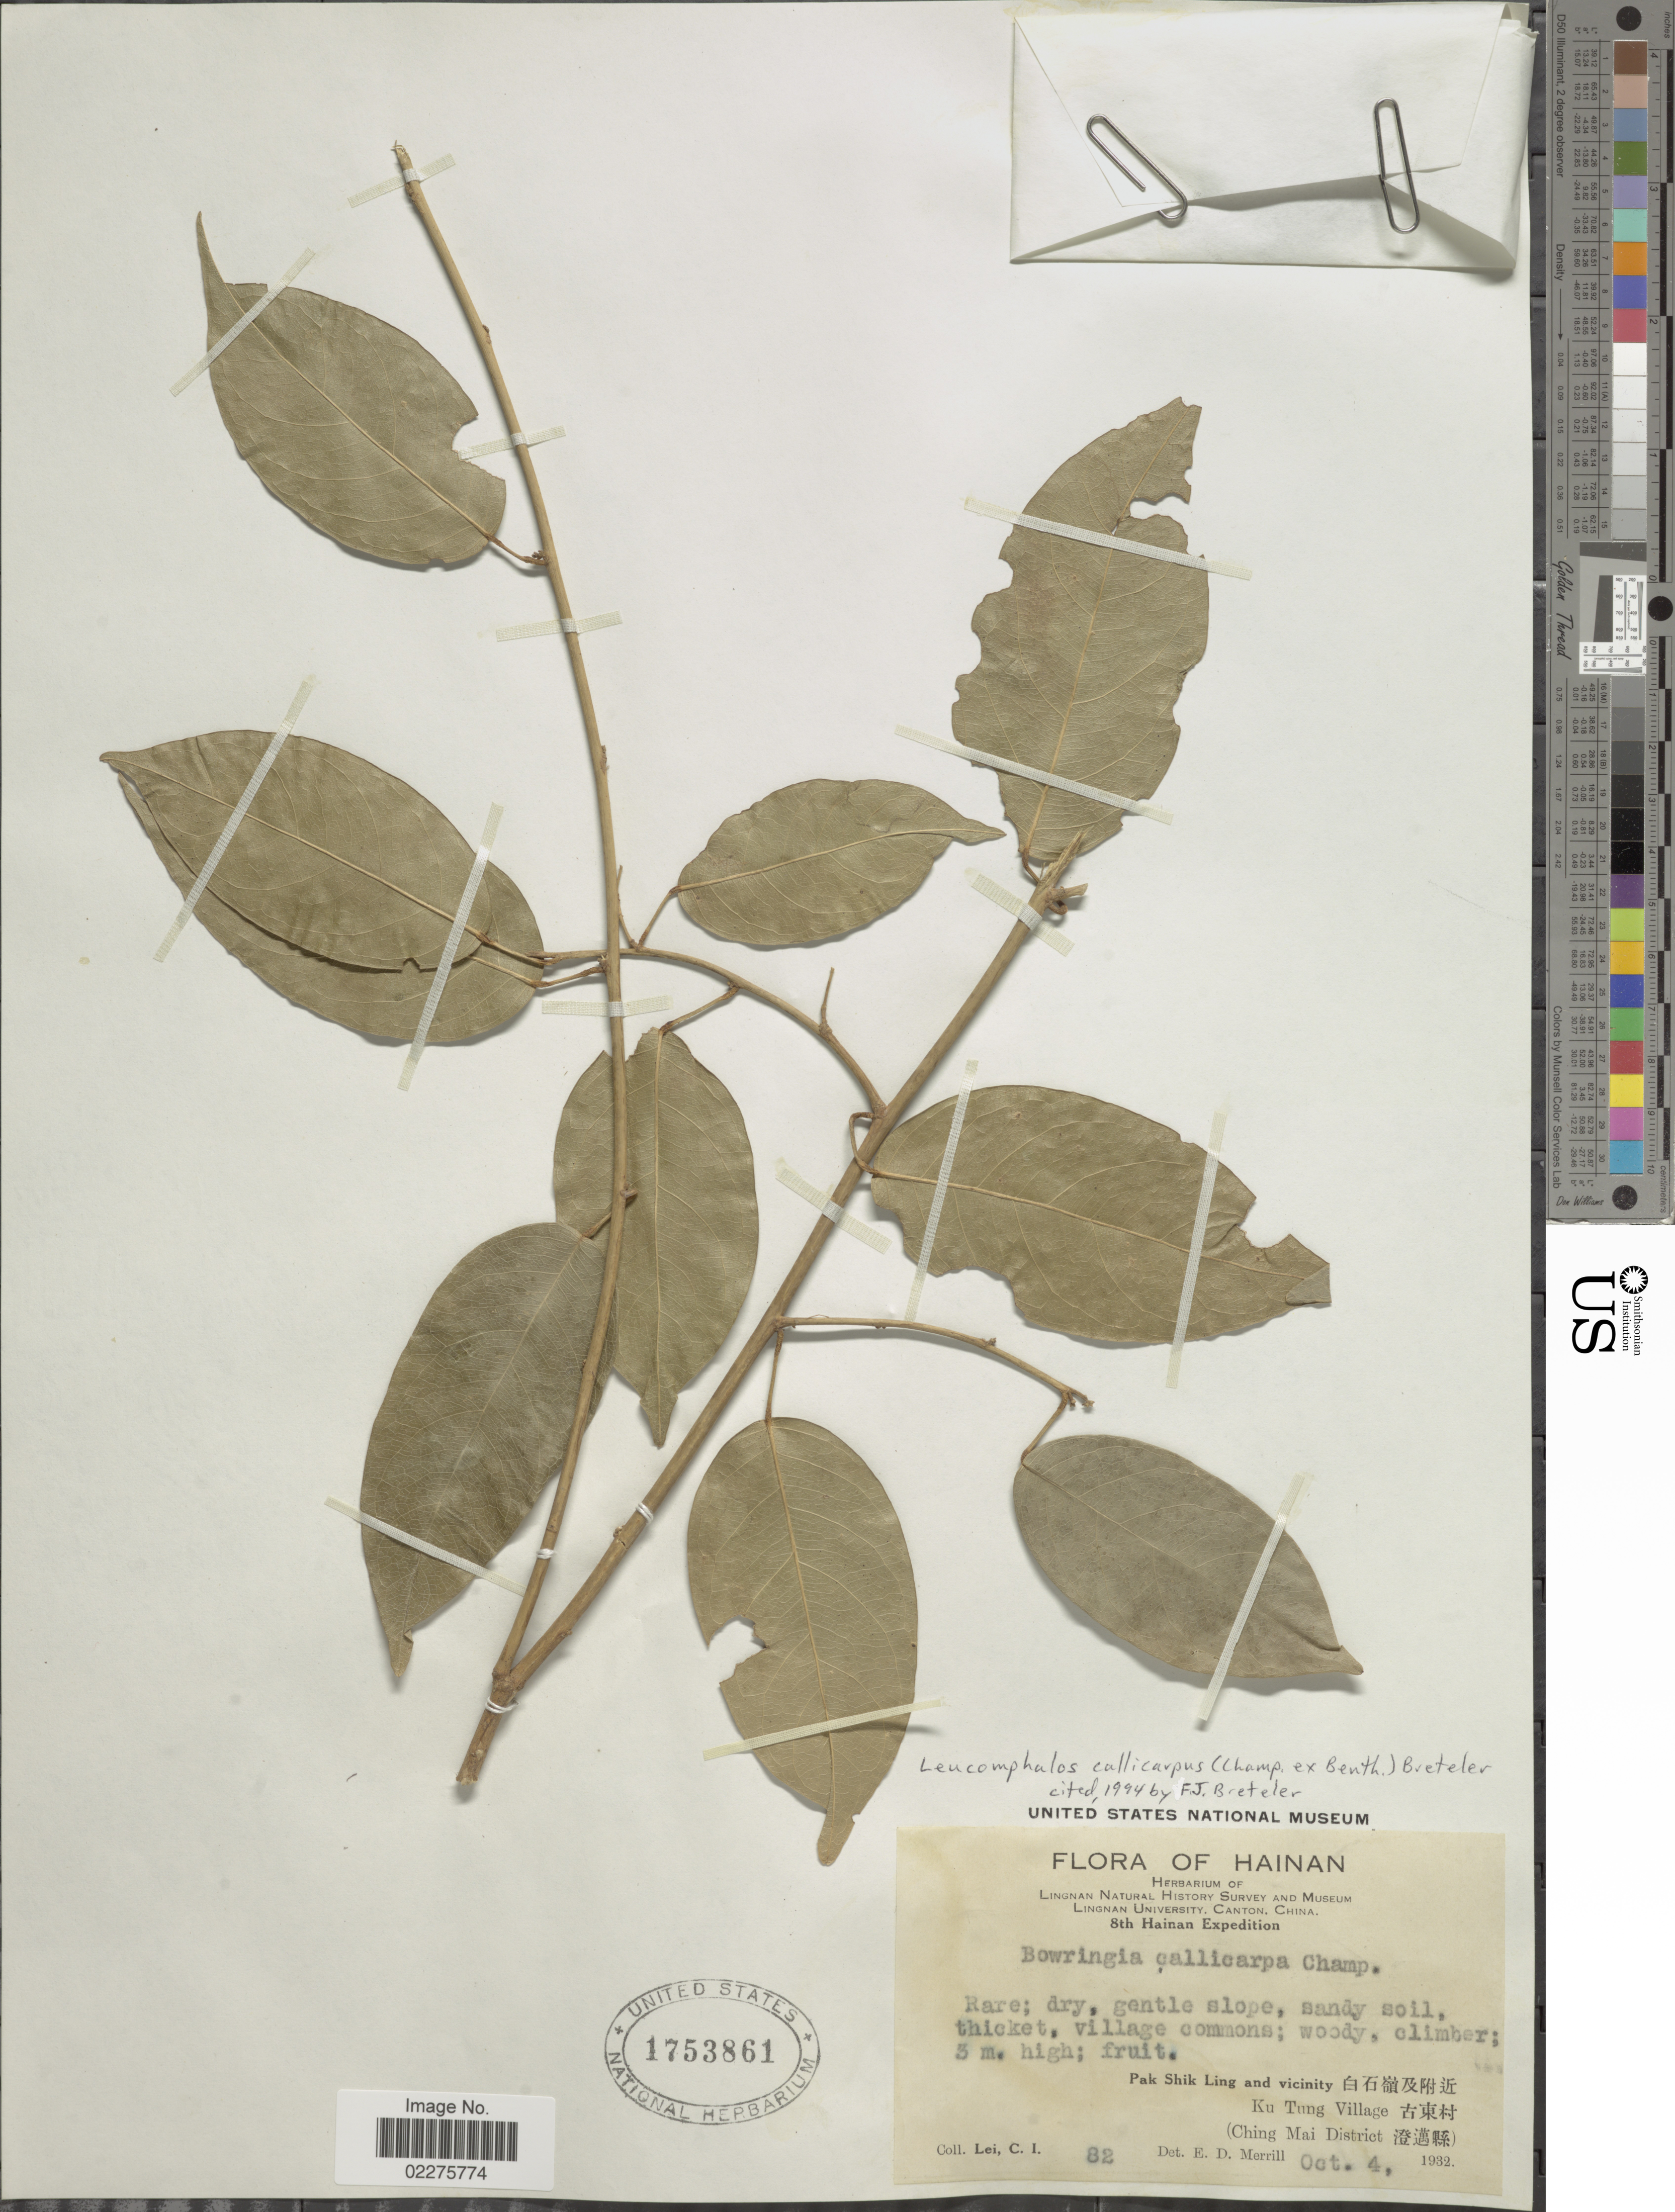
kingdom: Plantae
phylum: Tracheophyta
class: Magnoliopsida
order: Fabales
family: Fabaceae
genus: Bowringia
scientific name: Bowringia callicarpa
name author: Champ. ex Benth.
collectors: C. I. Lei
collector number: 82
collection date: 1932-10-04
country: China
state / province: Hainan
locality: Pak Shik Ling and vicinity. Ku Tung Village. (Ching Mai District)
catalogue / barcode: US 1753861